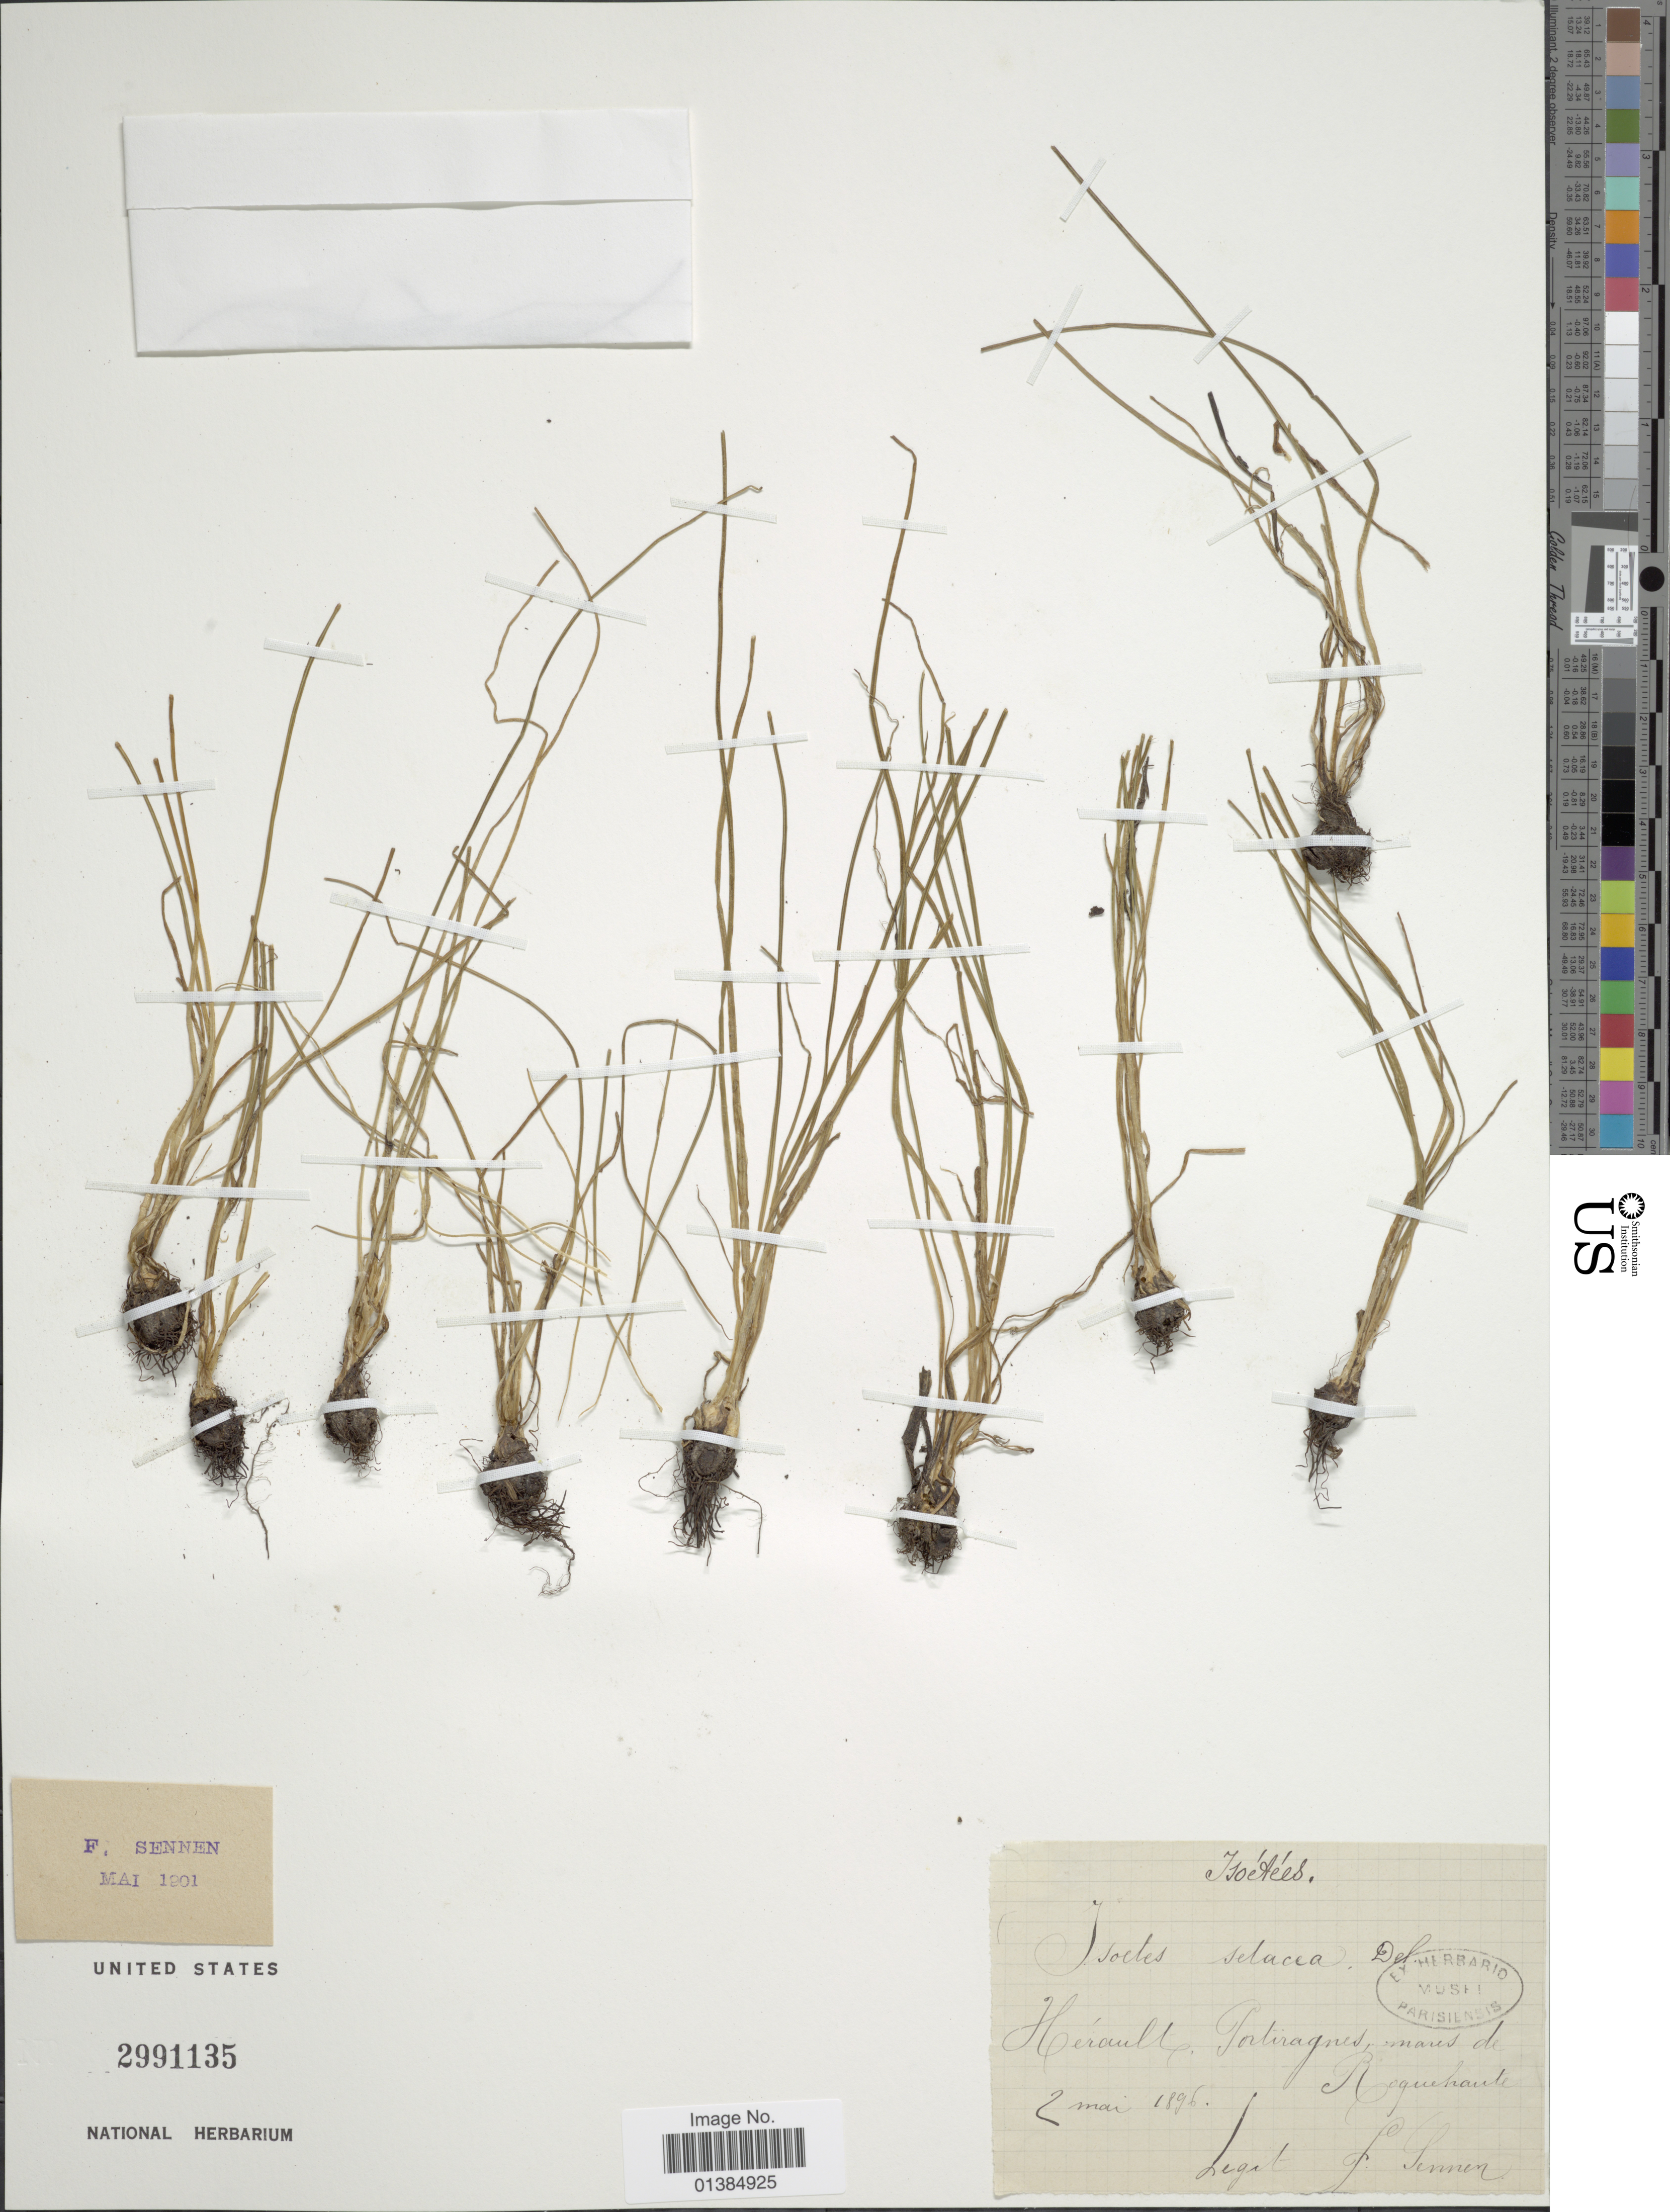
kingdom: Plantae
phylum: Tracheophyta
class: Lycopodiopsida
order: Isoetales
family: Isoetaceae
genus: Isoetes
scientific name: Isoetes echinospora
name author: Durieu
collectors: E. Sennen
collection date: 1896-05-02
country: France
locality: Hérault, Portiragnes mares de Roquehaute. [interpreted]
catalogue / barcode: US 2991135